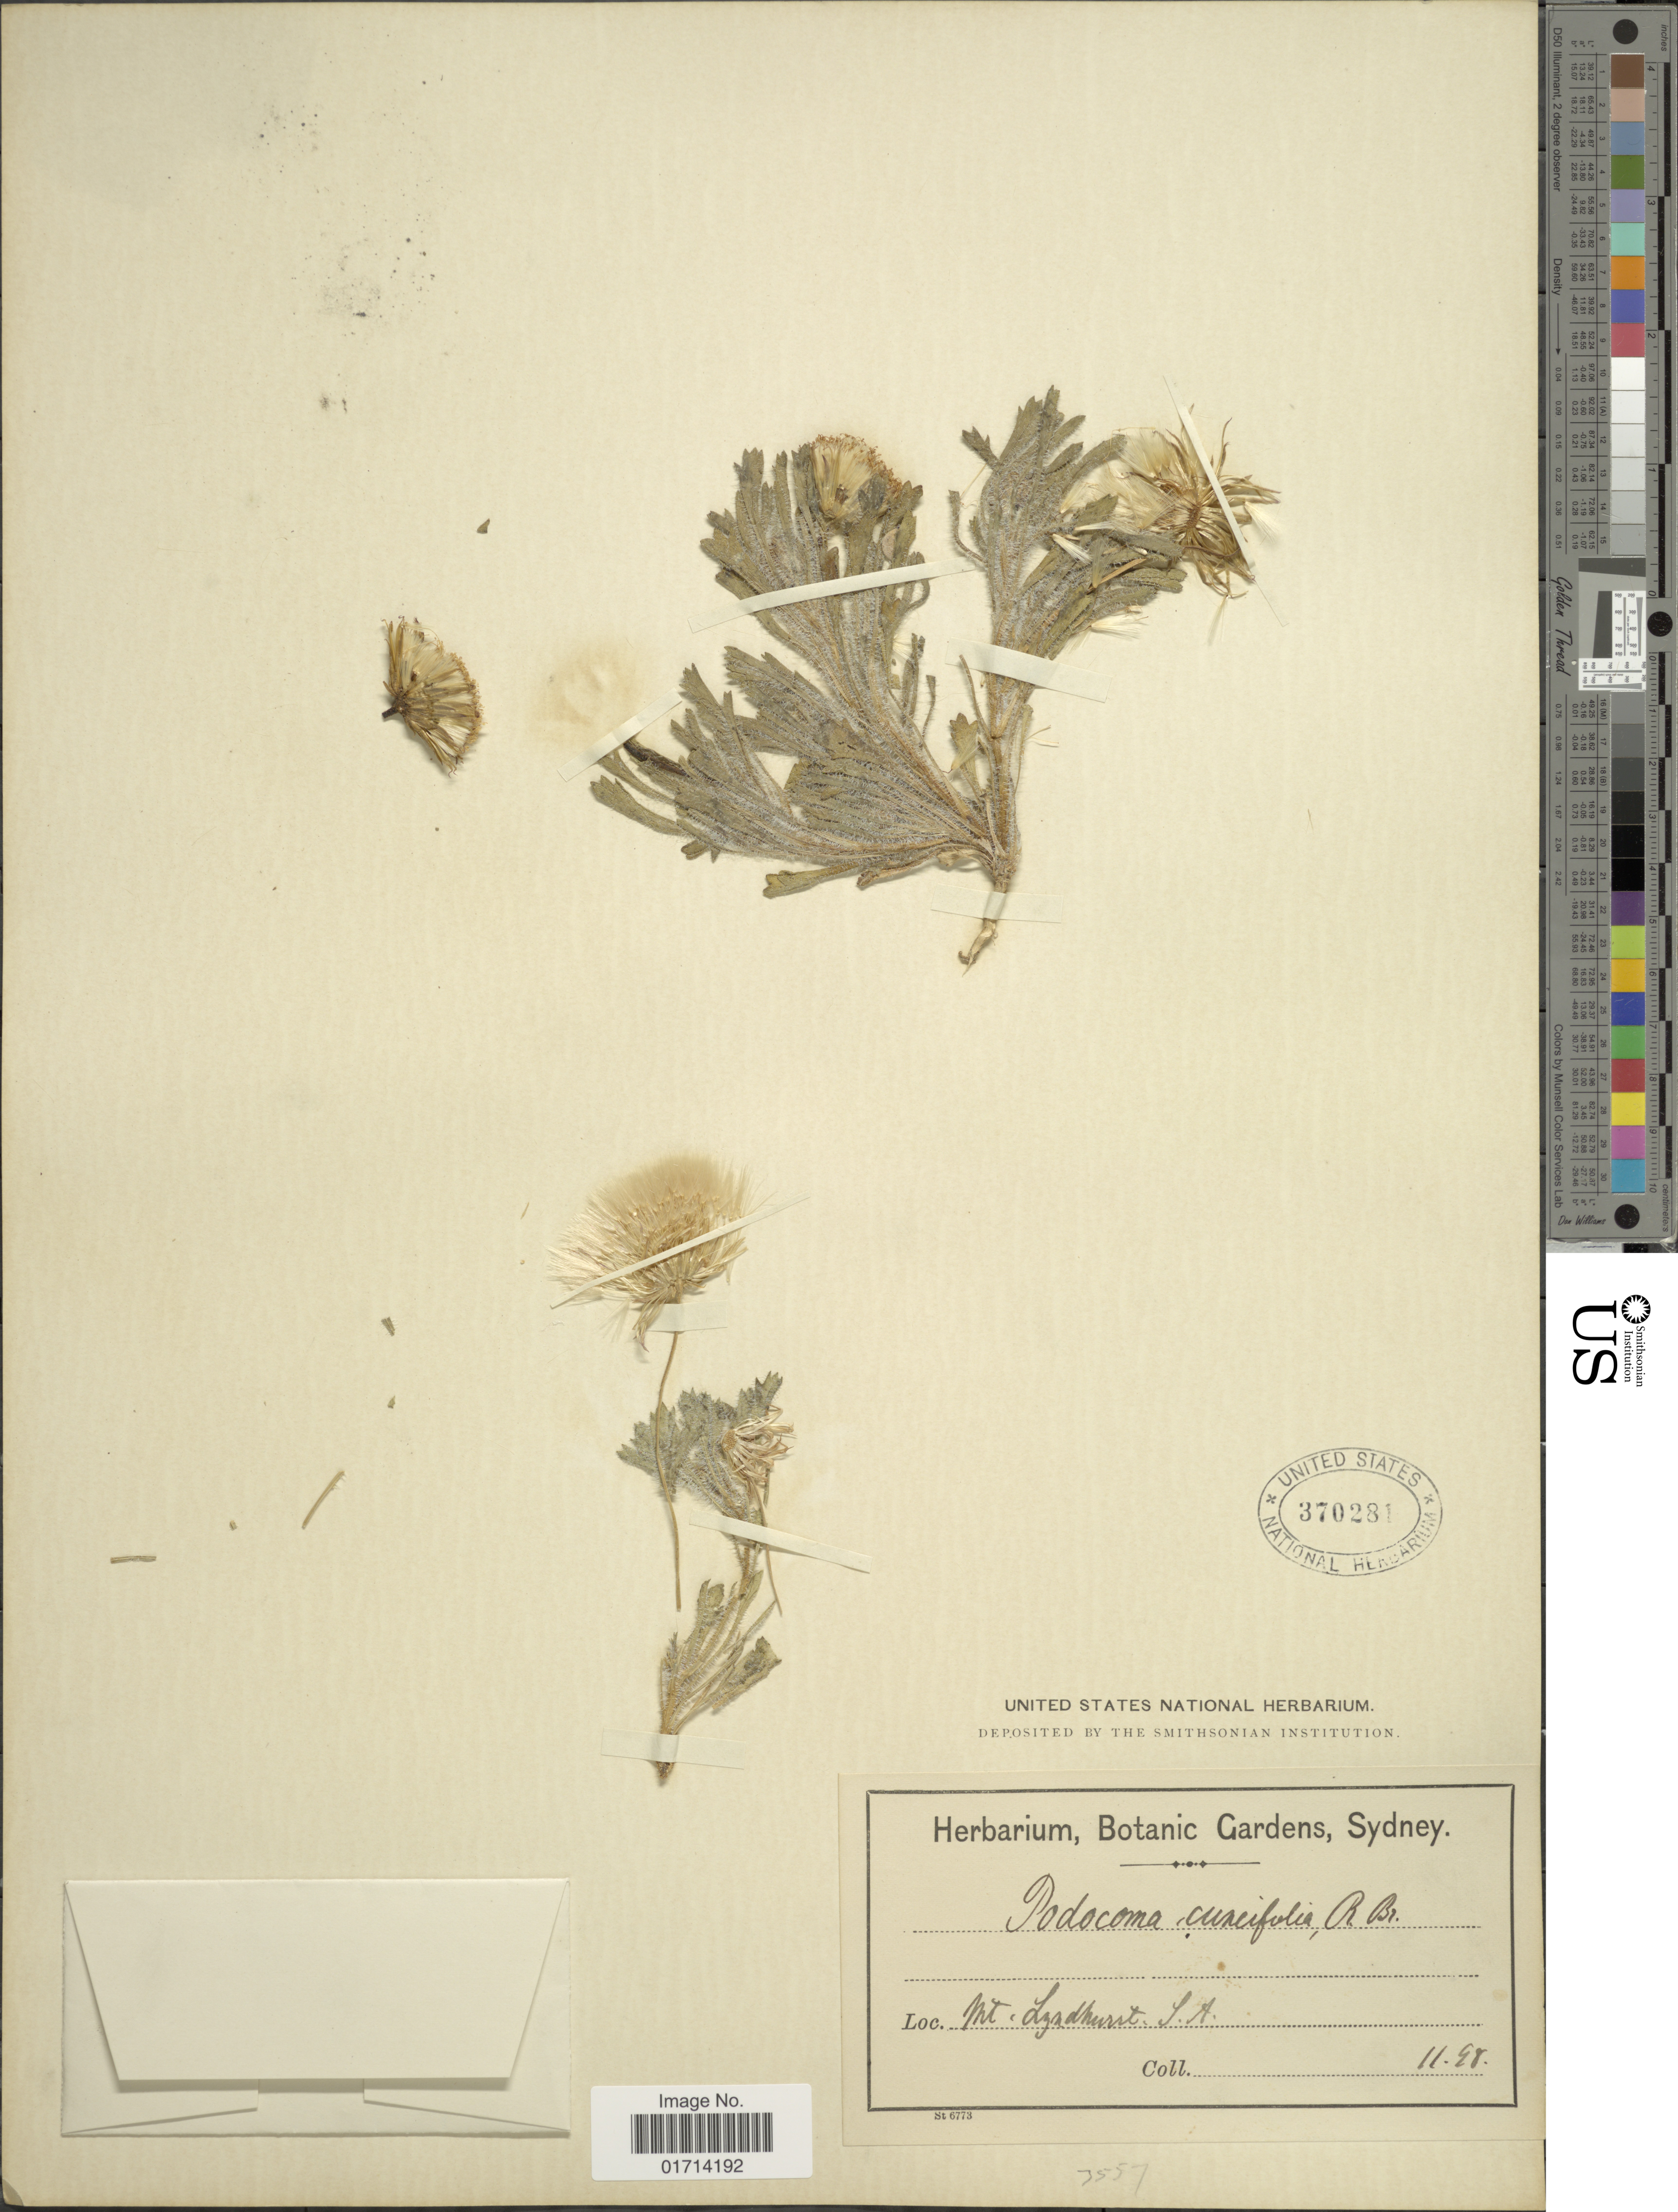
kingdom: Plantae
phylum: Tracheophyta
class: Magnoliopsida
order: Asterales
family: Asteraceae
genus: Podocoma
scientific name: Podocoma cuneifolia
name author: R. Br.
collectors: ex Herb. Bot. Gard. Sydney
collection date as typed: Transcribed d/m/y: /2/98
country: Australia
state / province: South Australia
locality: Mt. Lyndhurst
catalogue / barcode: US 370281